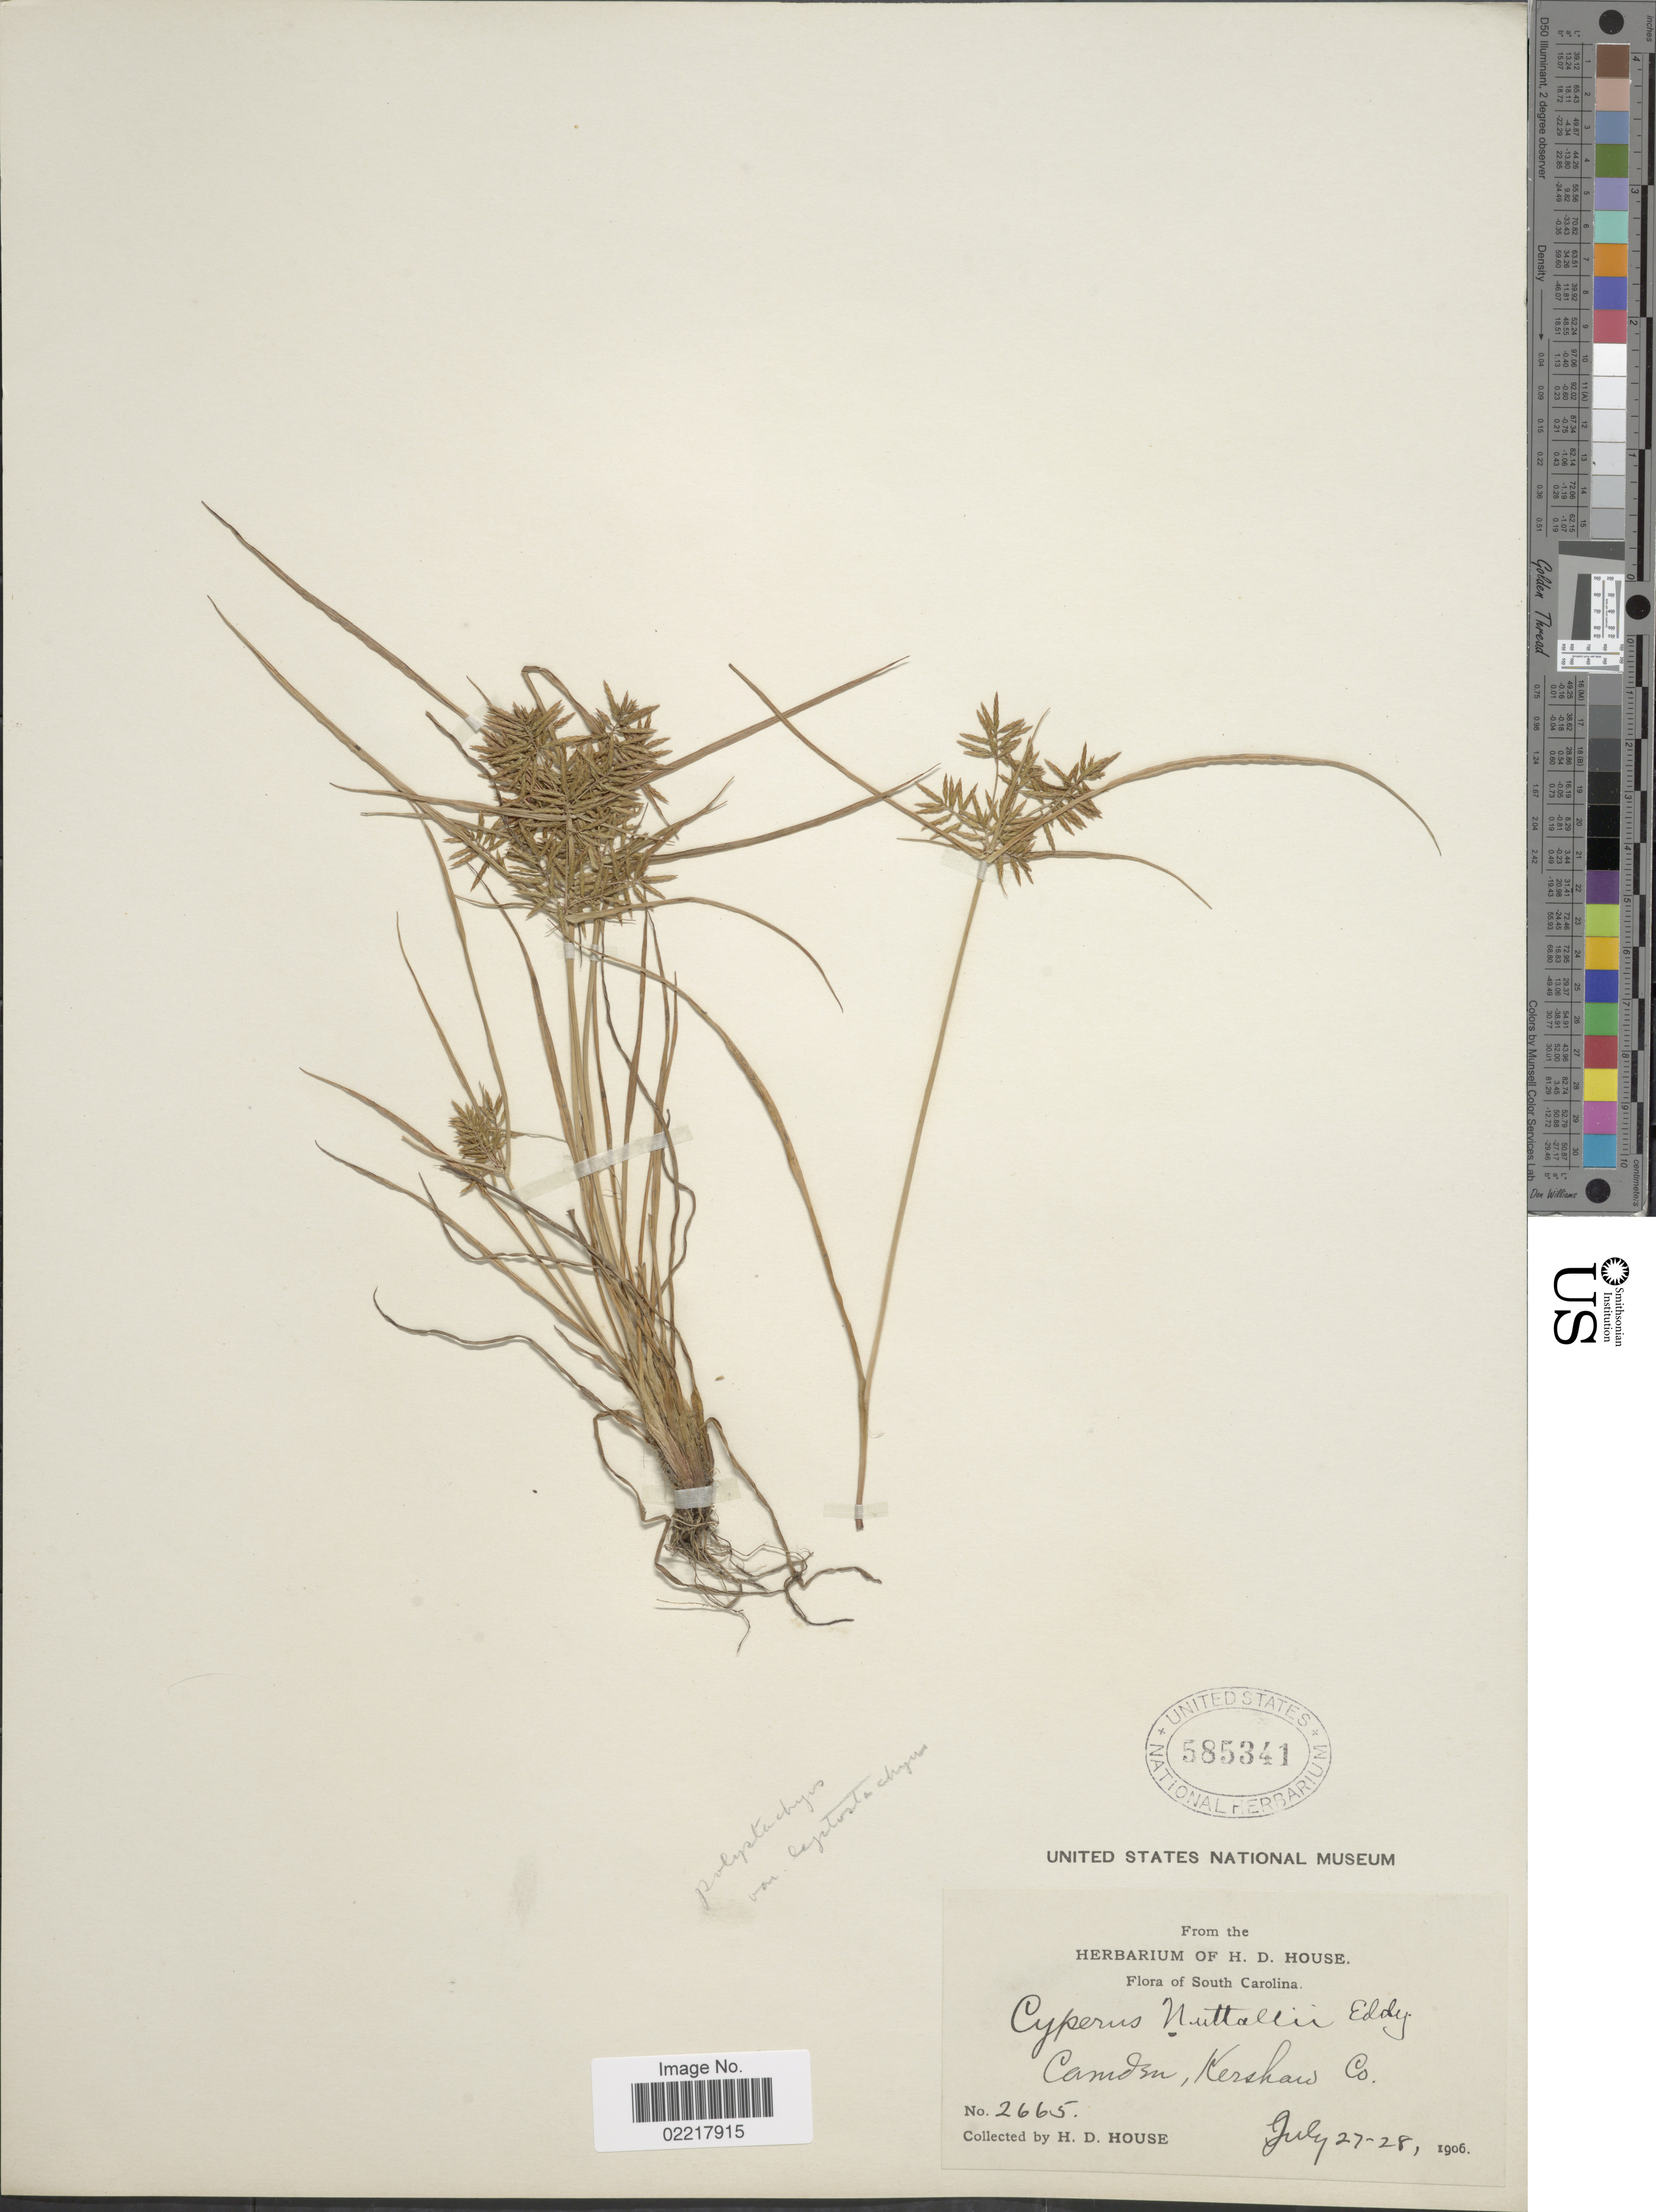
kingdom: Plantae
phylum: Tracheophyta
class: Liliopsida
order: Poales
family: Cyperaceae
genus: Cyperus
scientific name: Cyperus polystachyos var. texensis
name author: (Torr.) Fernald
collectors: H. D. House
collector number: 2665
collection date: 1906-07-27/1906-07-28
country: United States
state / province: South Carolina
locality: Camden, Kershaw Co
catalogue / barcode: US 585341